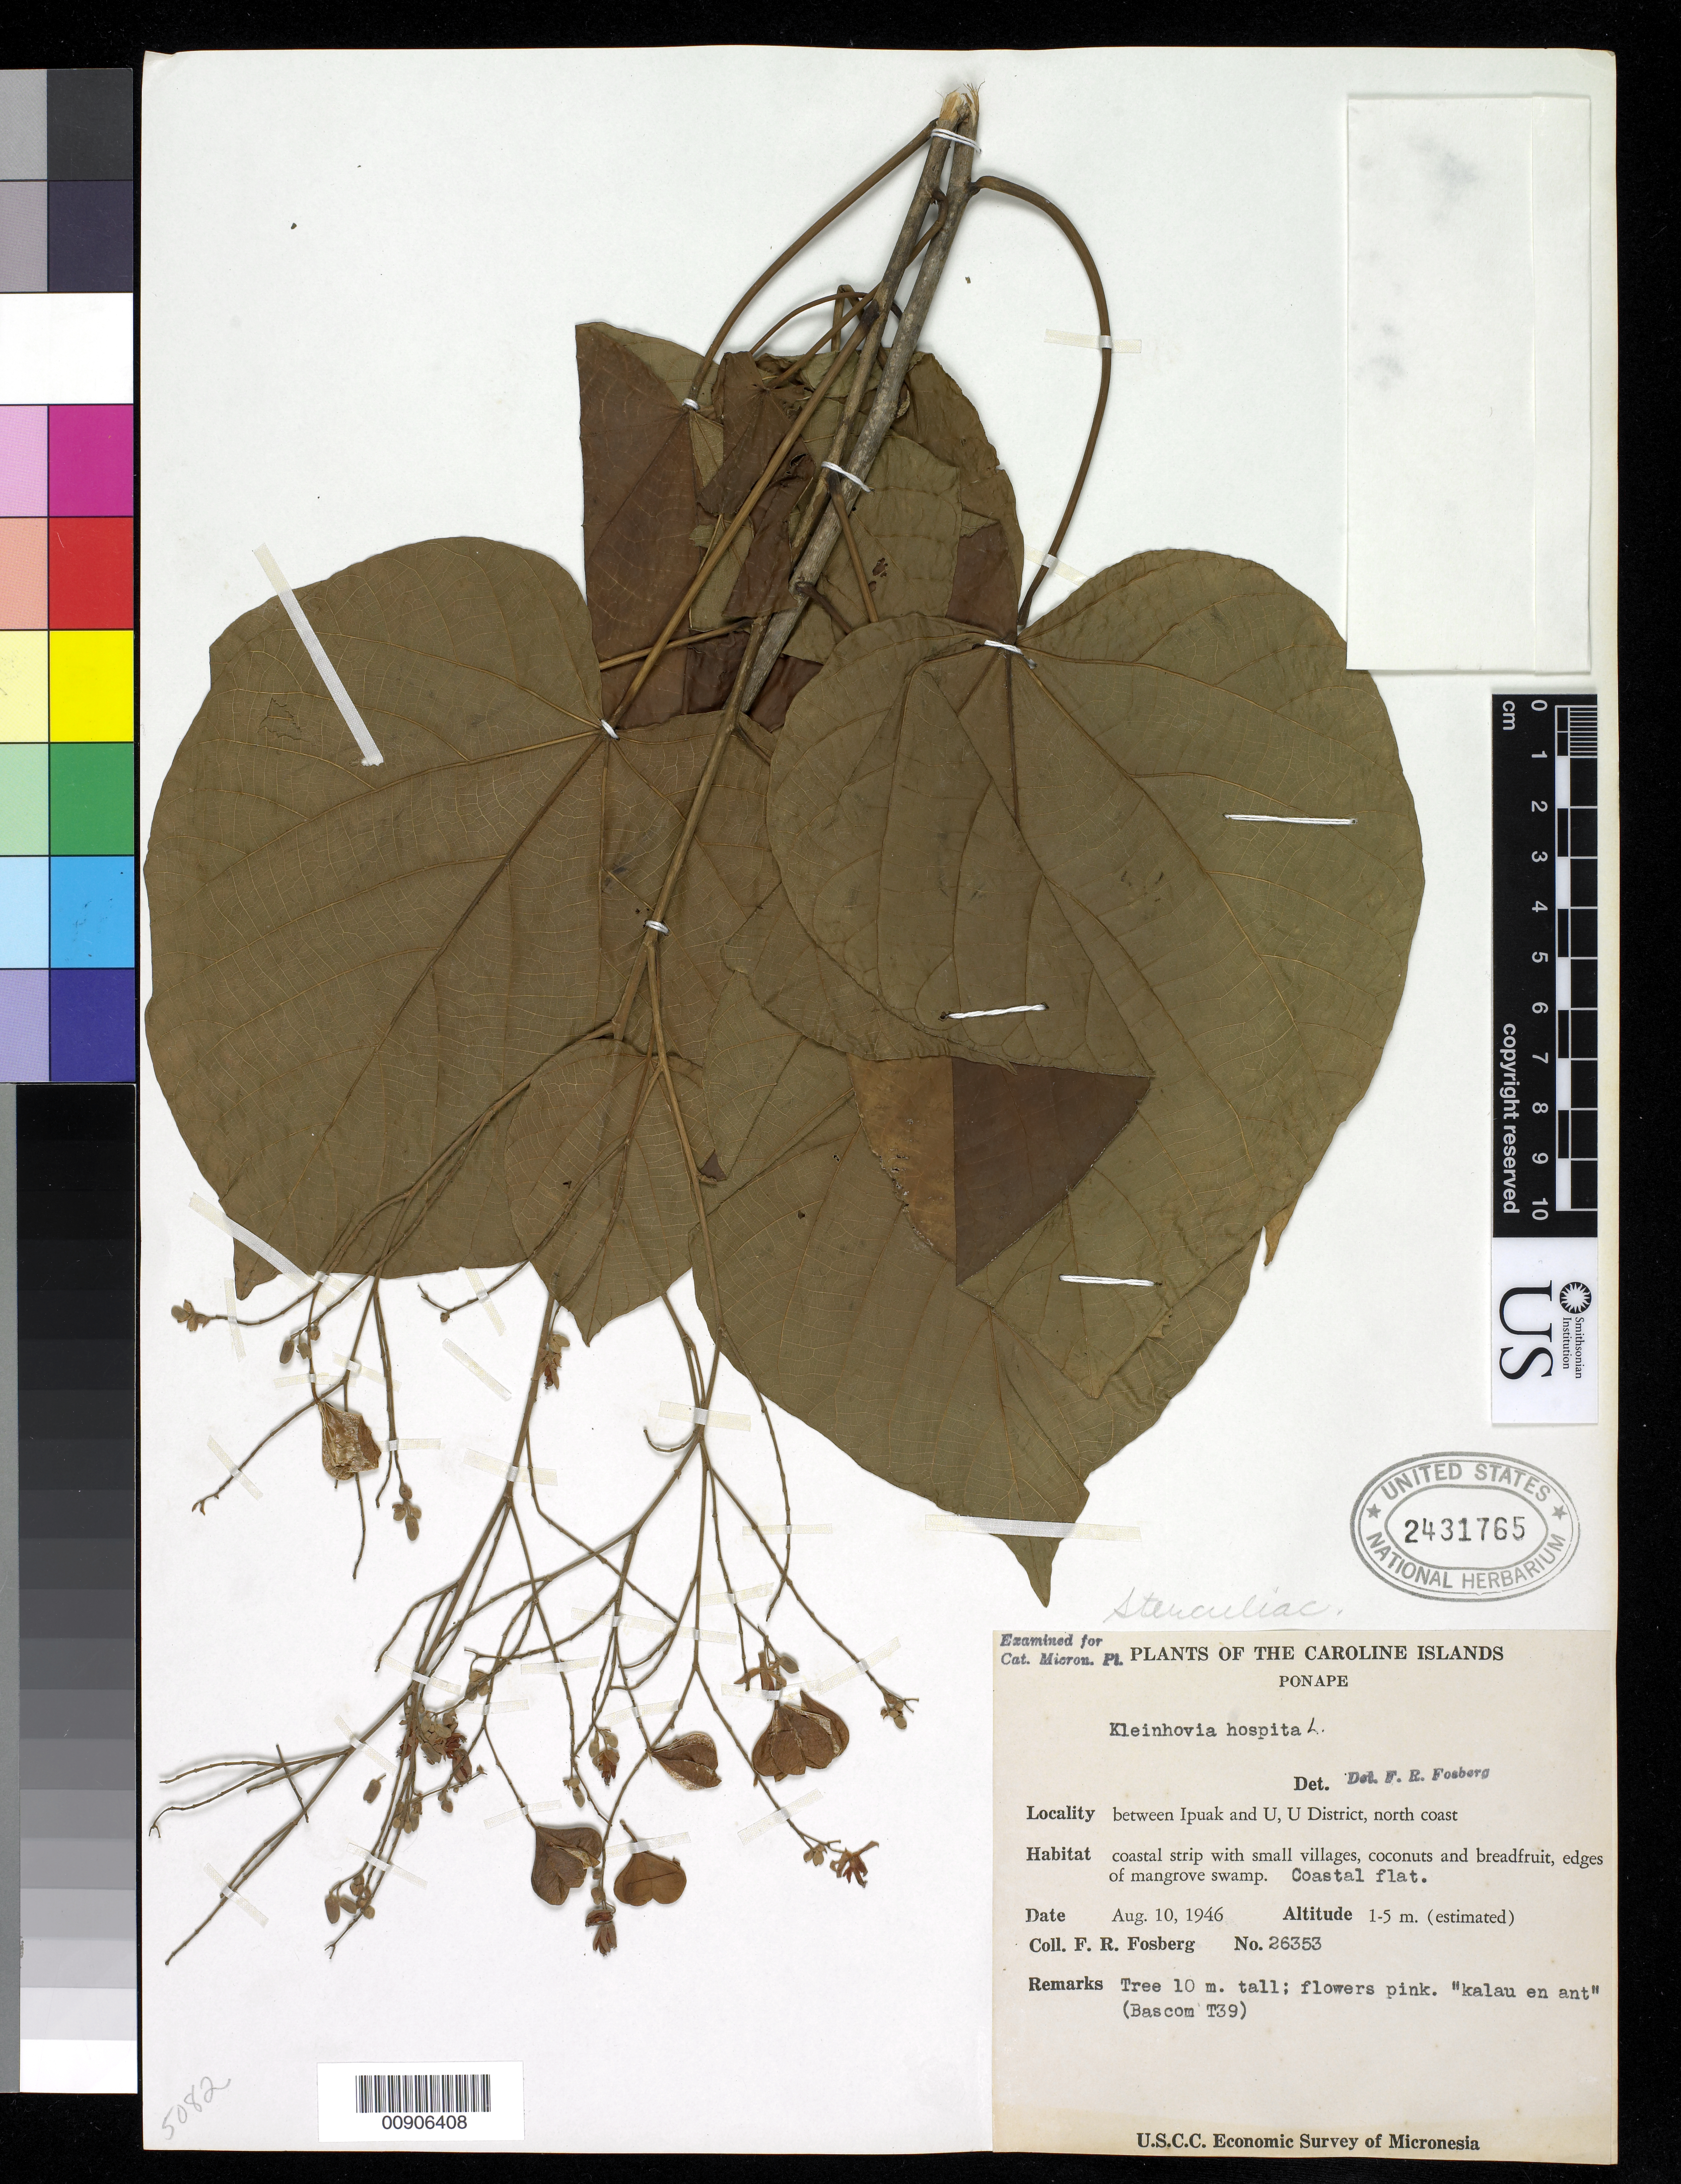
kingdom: Plantae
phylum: Tracheophyta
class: Magnoliopsida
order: Malvales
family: Malvaceae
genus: Kleinhovia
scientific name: Kleinhovia hospita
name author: L.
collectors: F. R. Fosberg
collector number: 26353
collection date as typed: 10 Aug 1946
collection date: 1946-08-10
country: Micronesia, Federated States of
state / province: Pohnpei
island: Pohnpei [Ponape]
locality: Between Ipuak and U, U District, north coast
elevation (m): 1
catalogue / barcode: US 2431765